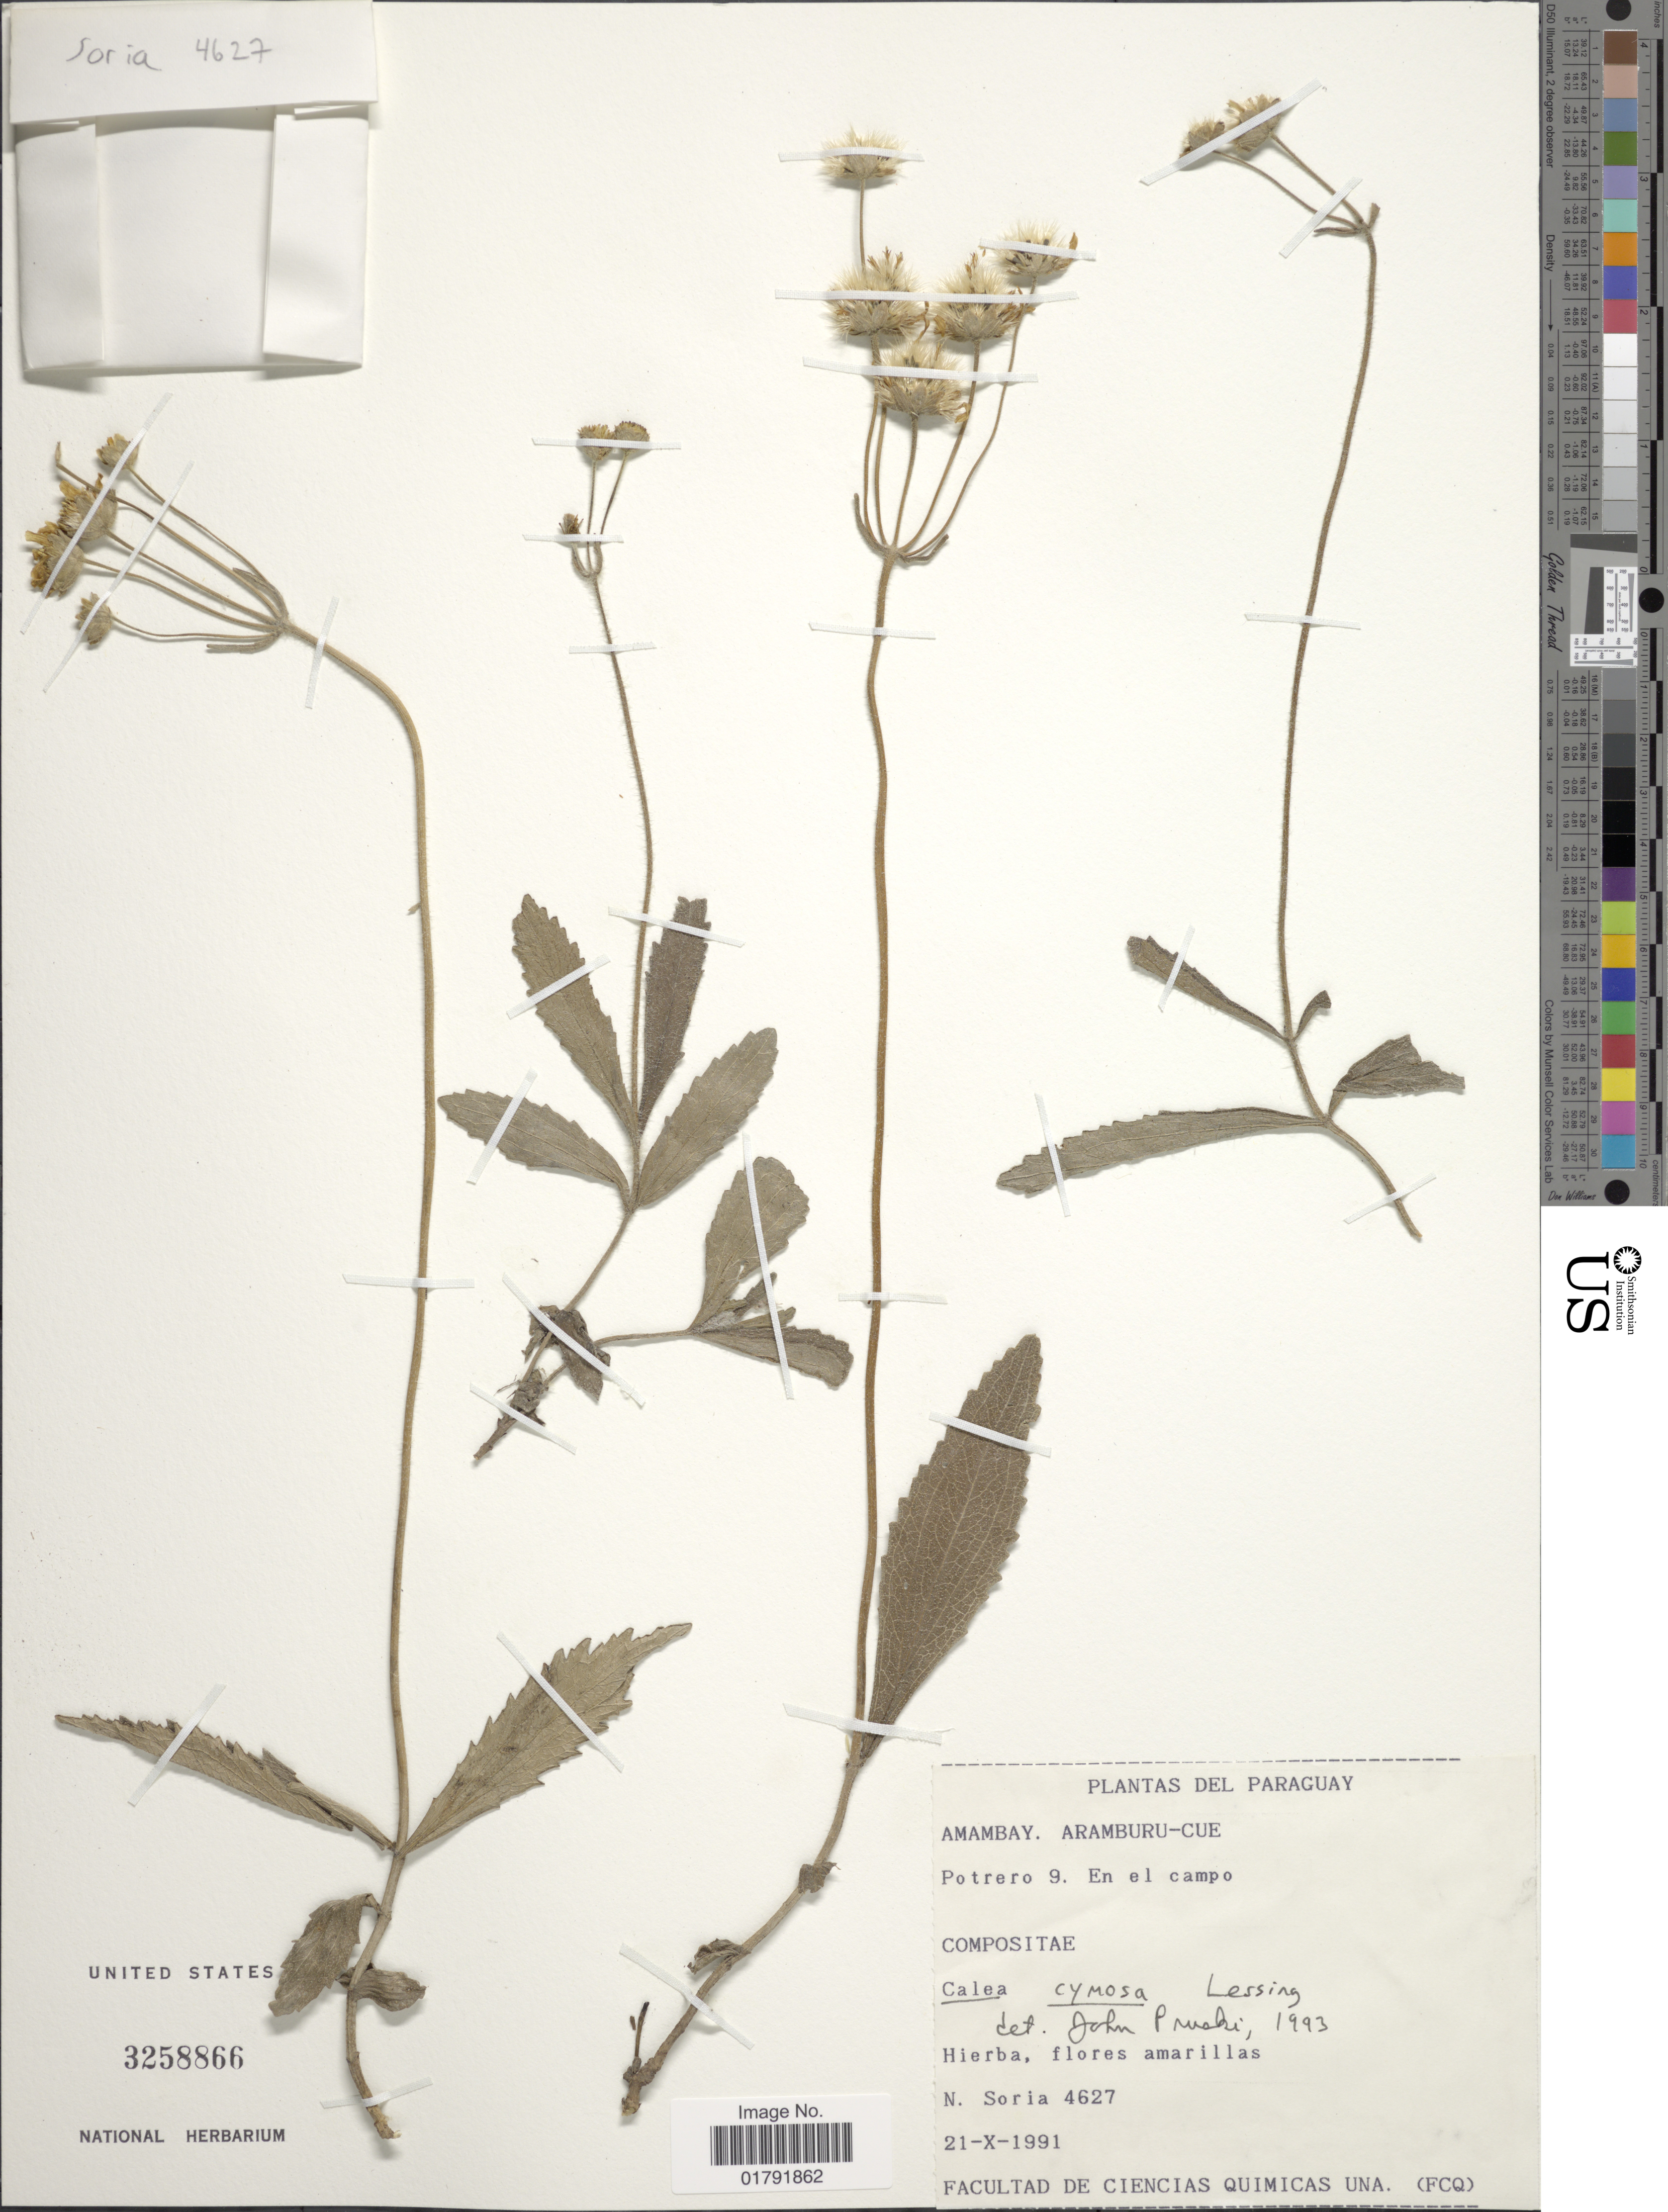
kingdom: Plantae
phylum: Tracheophyta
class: Magnoliopsida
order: Asterales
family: Asteraceae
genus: Calea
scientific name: Calea cymosa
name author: Less.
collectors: N. Soria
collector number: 4627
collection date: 1991-10-21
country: Paraguay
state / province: Amambay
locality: Aramburu-Cue, Portrero 9, en el campo.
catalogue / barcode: US 3258866